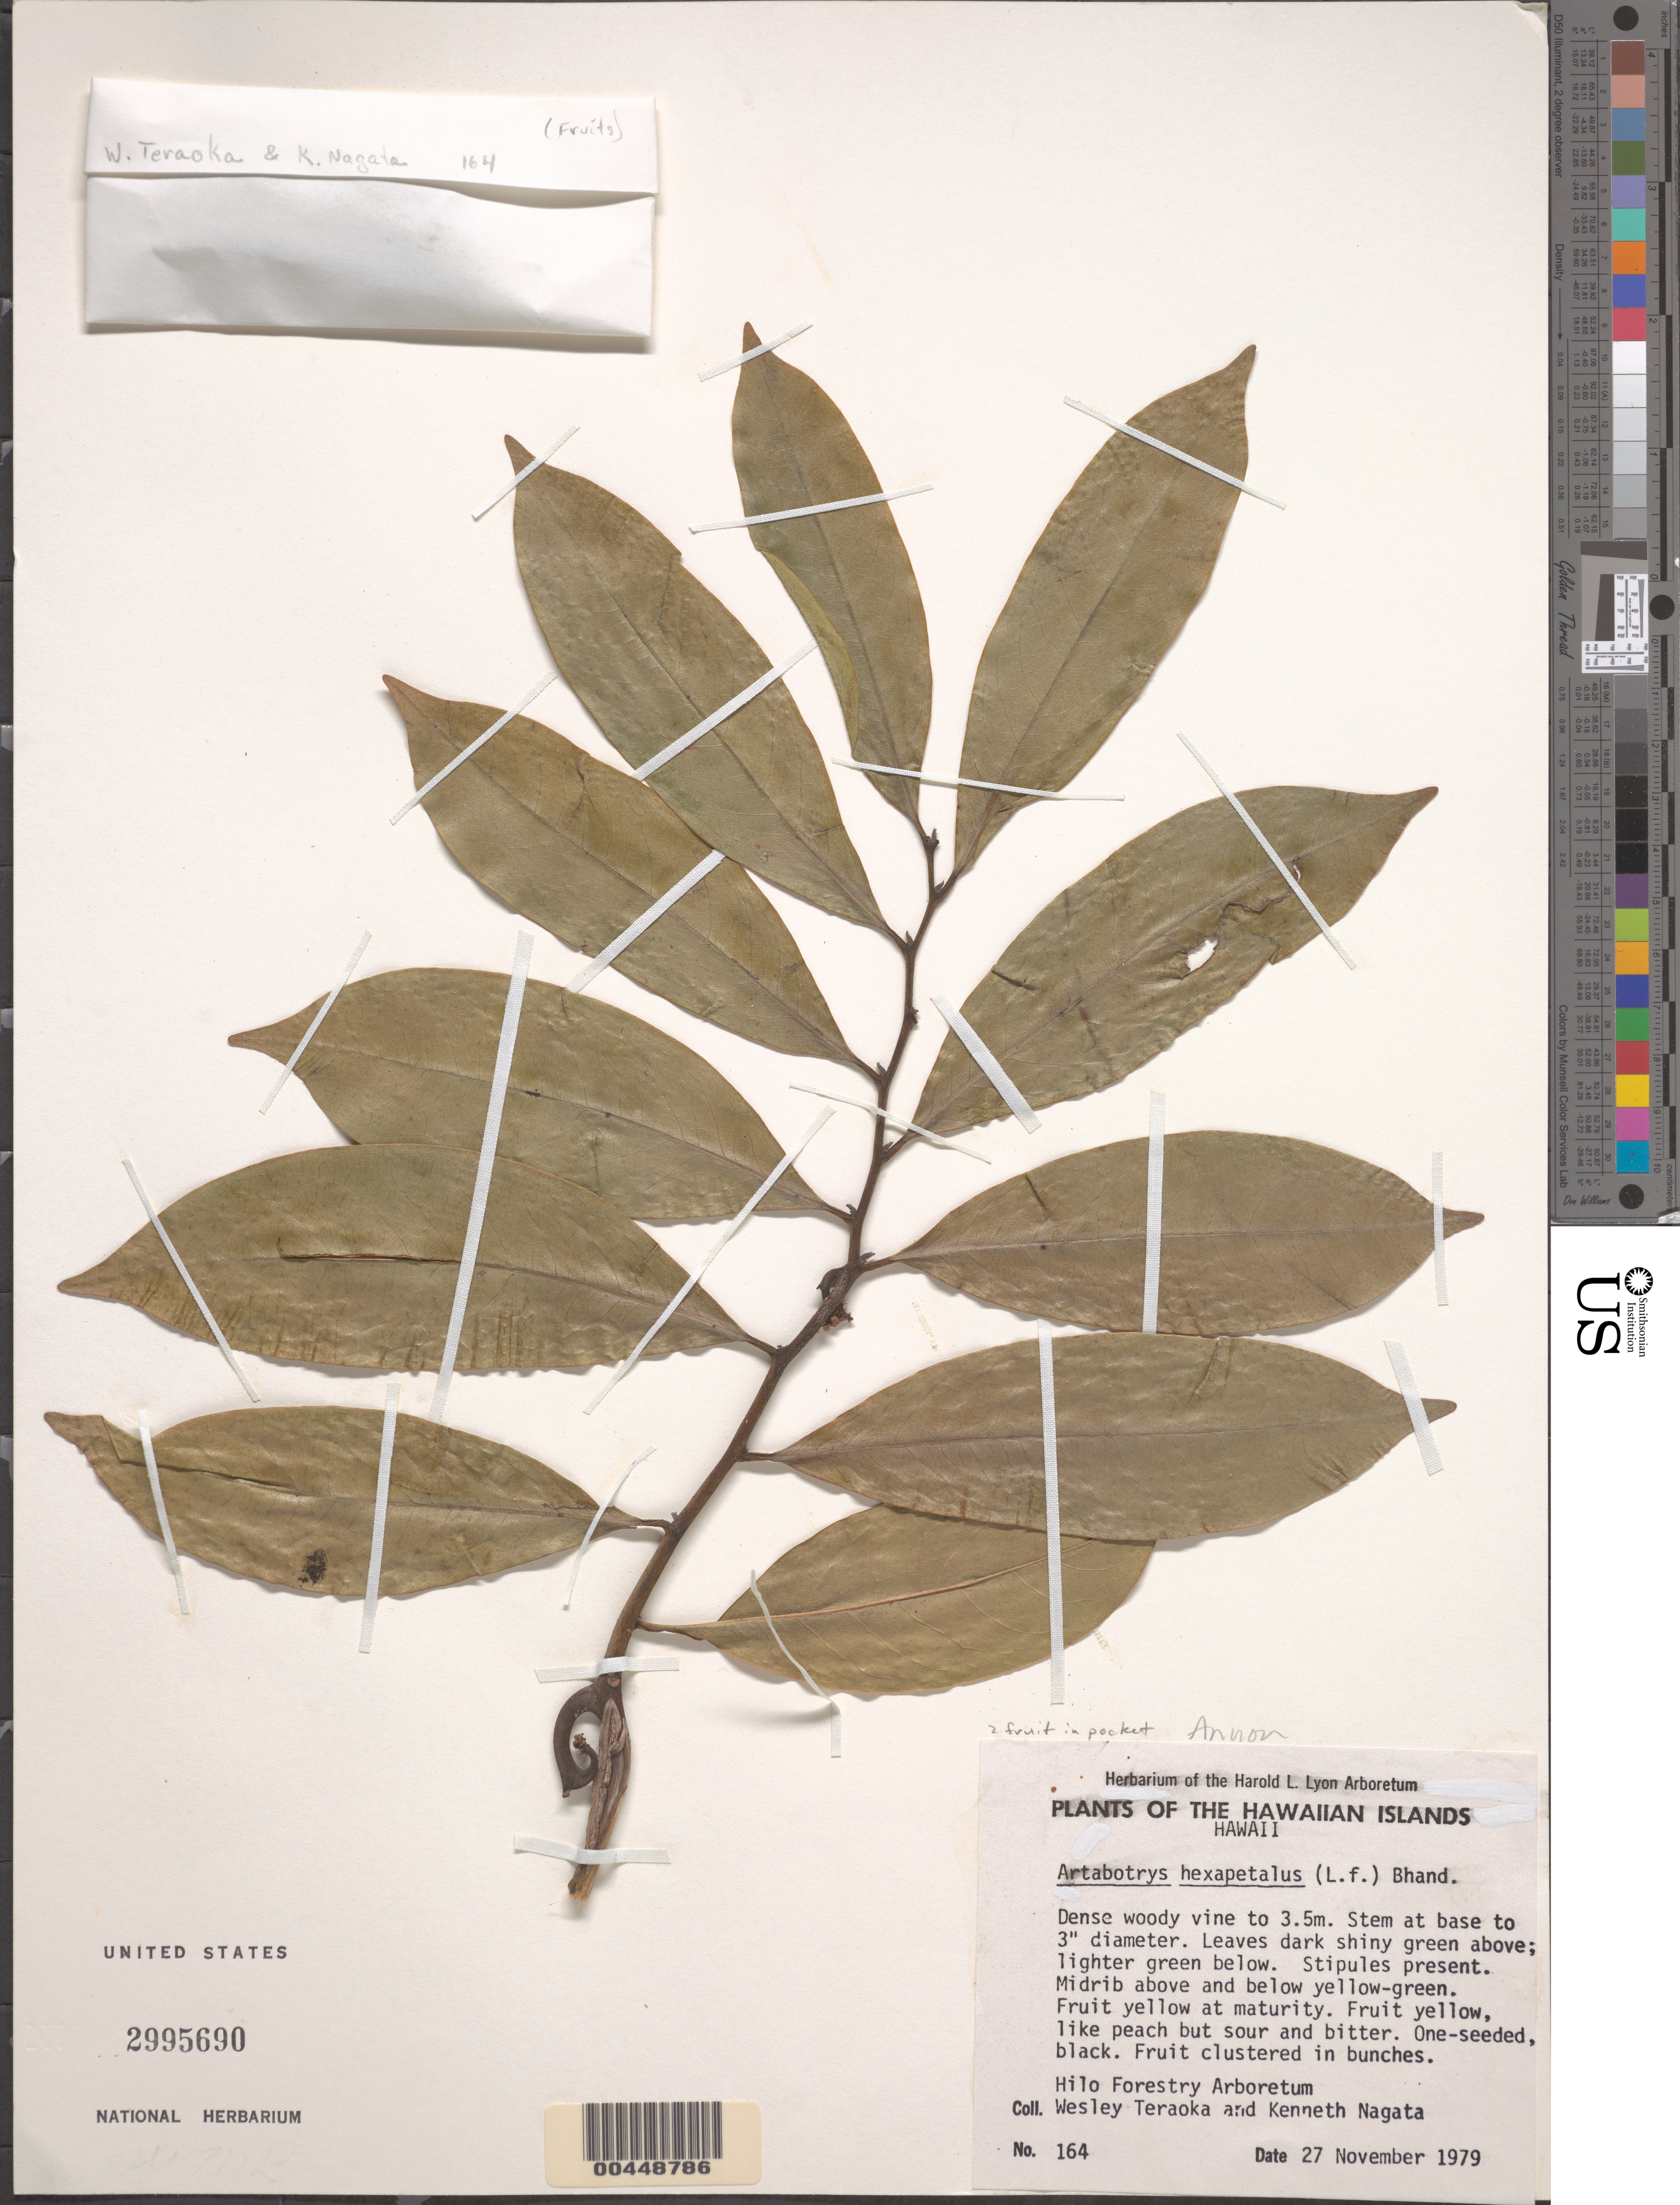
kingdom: Plantae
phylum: Tracheophyta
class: Magnoliopsida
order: Magnoliales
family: Annonaceae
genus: Artabotrys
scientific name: Artabotrys hexapetalus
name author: (L. f.) Bhandari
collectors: W. Teraoka & K. Nagata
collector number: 164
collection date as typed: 27 Nov 1979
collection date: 1979-11-27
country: United States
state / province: Hawaii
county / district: Hawaii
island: Hawaii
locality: Hilo Forestry Arboretum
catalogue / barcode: US 2995690